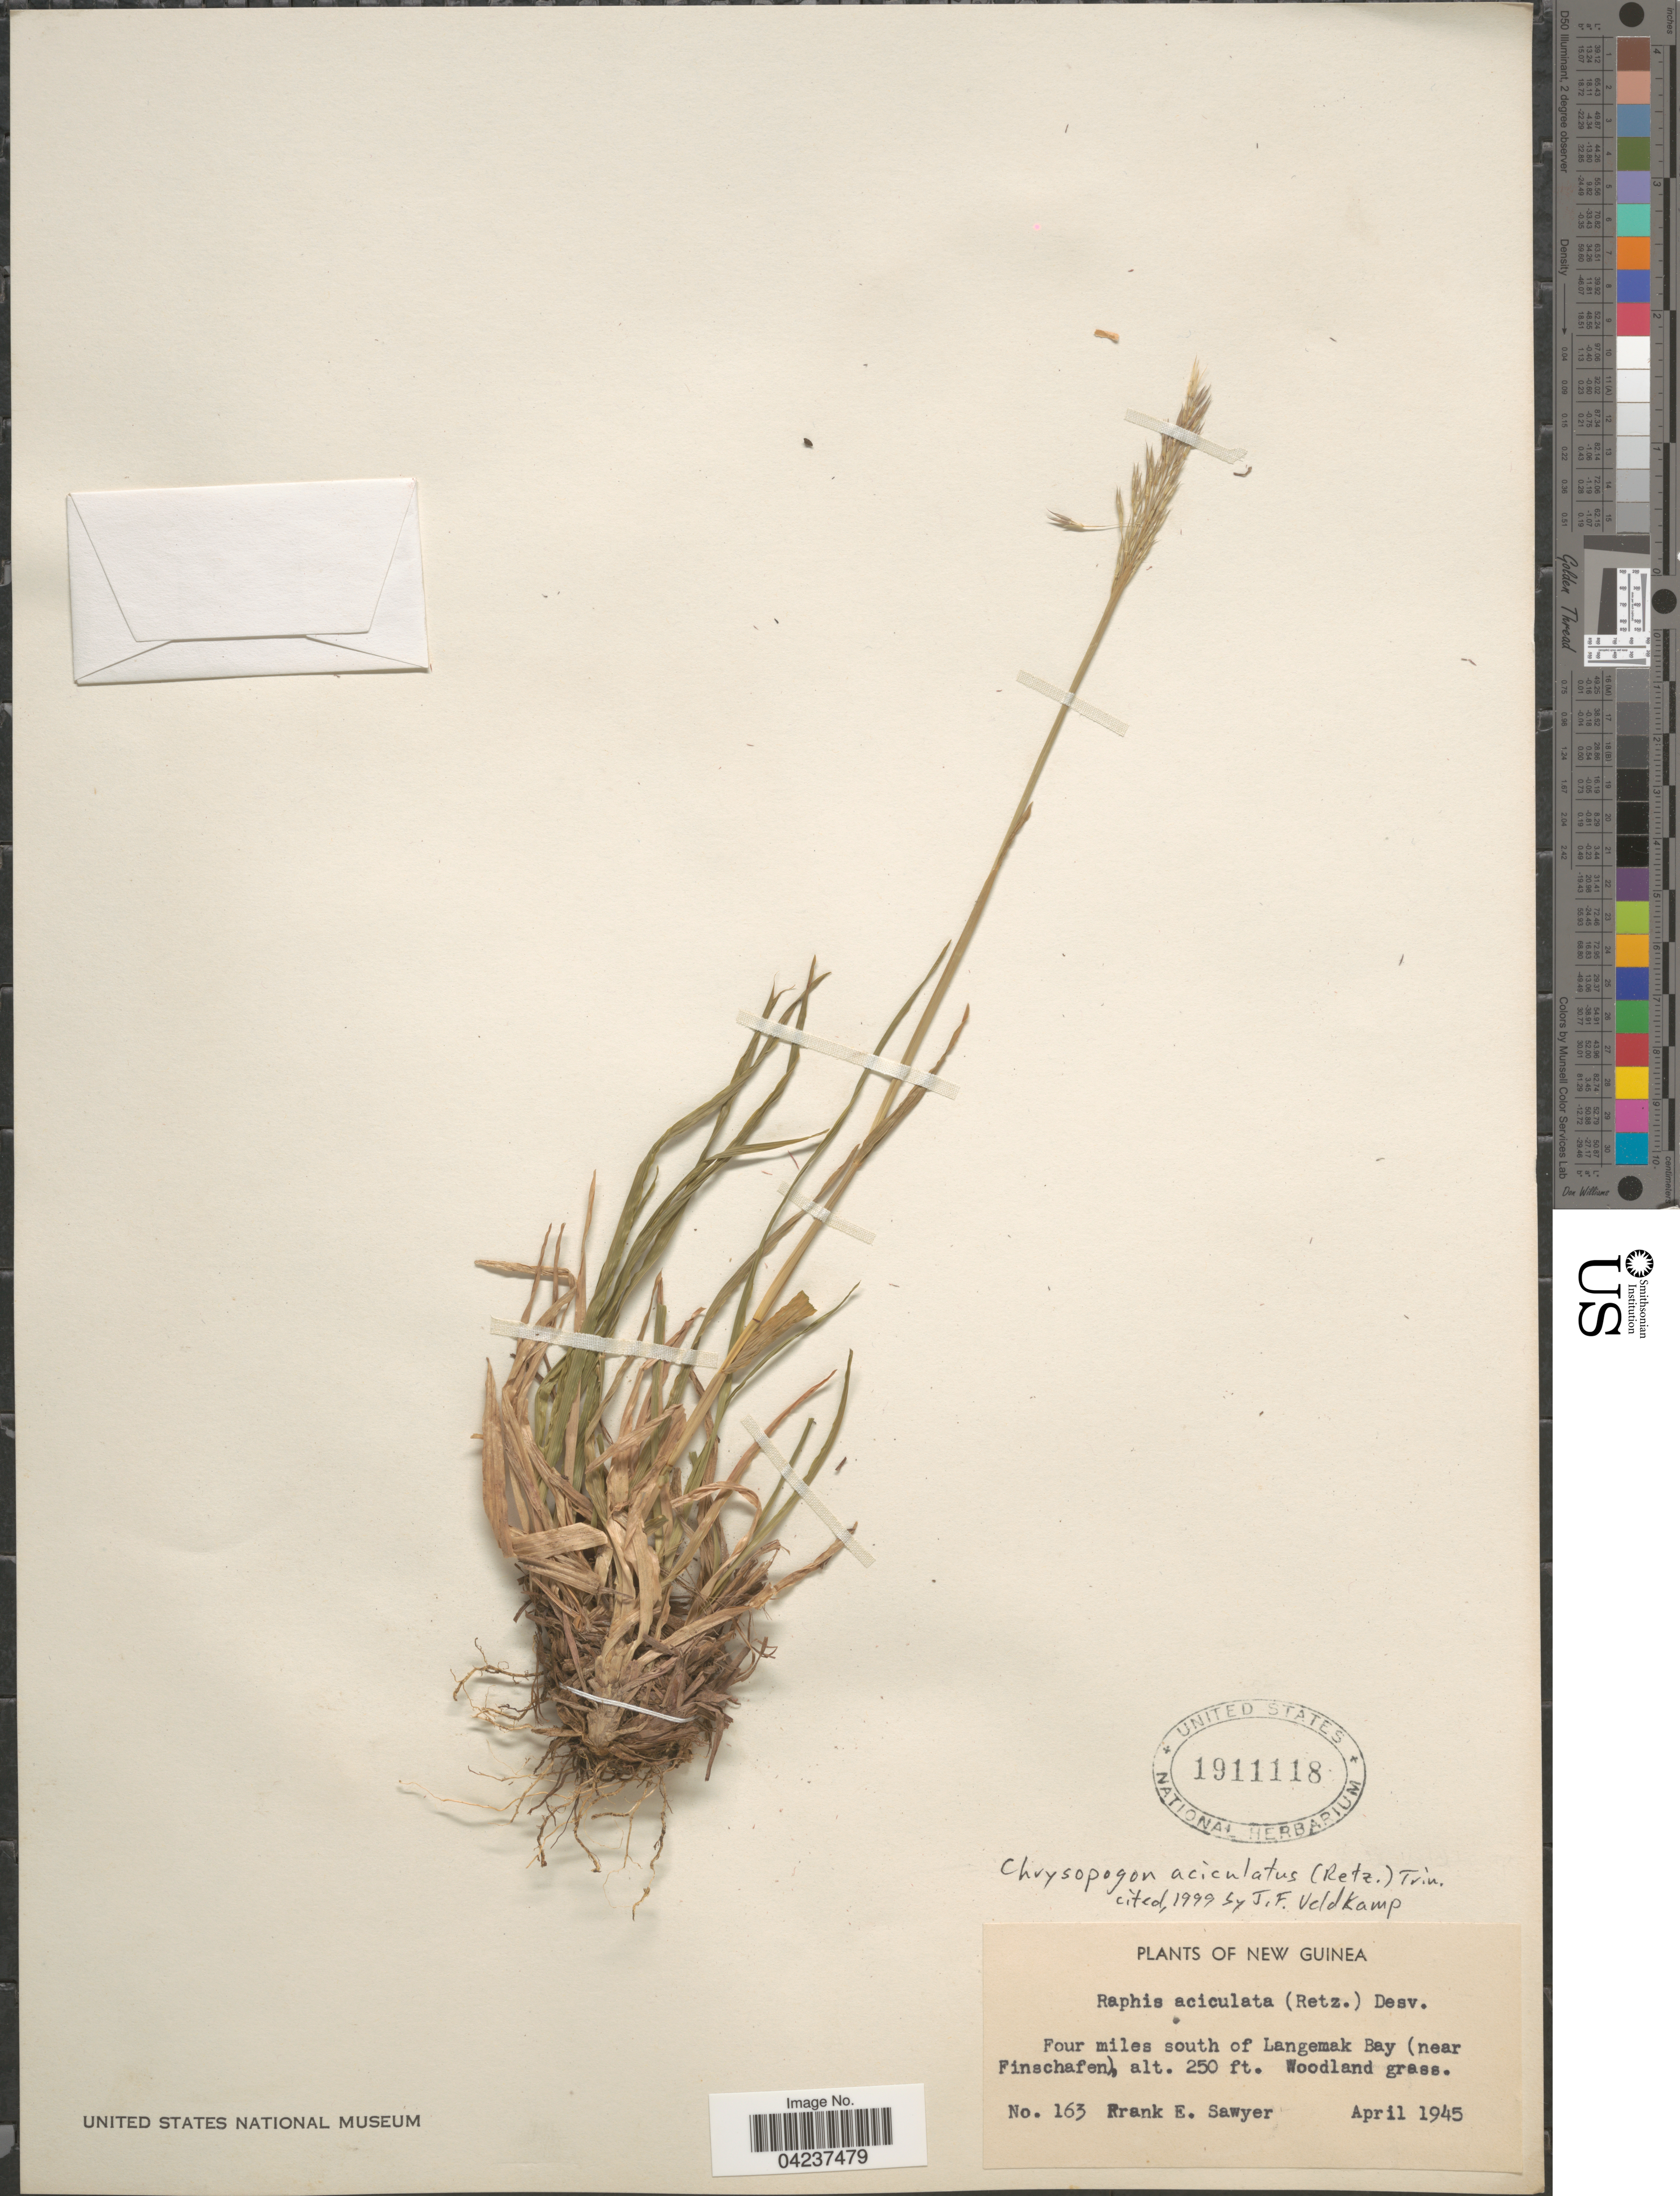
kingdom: Plantae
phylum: Tracheophyta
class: Liliopsida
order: Poales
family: Poaceae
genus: Chrysopogon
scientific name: Chrysopogon aciculatus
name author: (Retz.) Trin.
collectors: F. Sawyer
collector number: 163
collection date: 1945-04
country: Papua New Guinea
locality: New Guinea. Four miles south of Langemak Bay (near Finschafen).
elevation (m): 76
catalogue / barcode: US 1911118